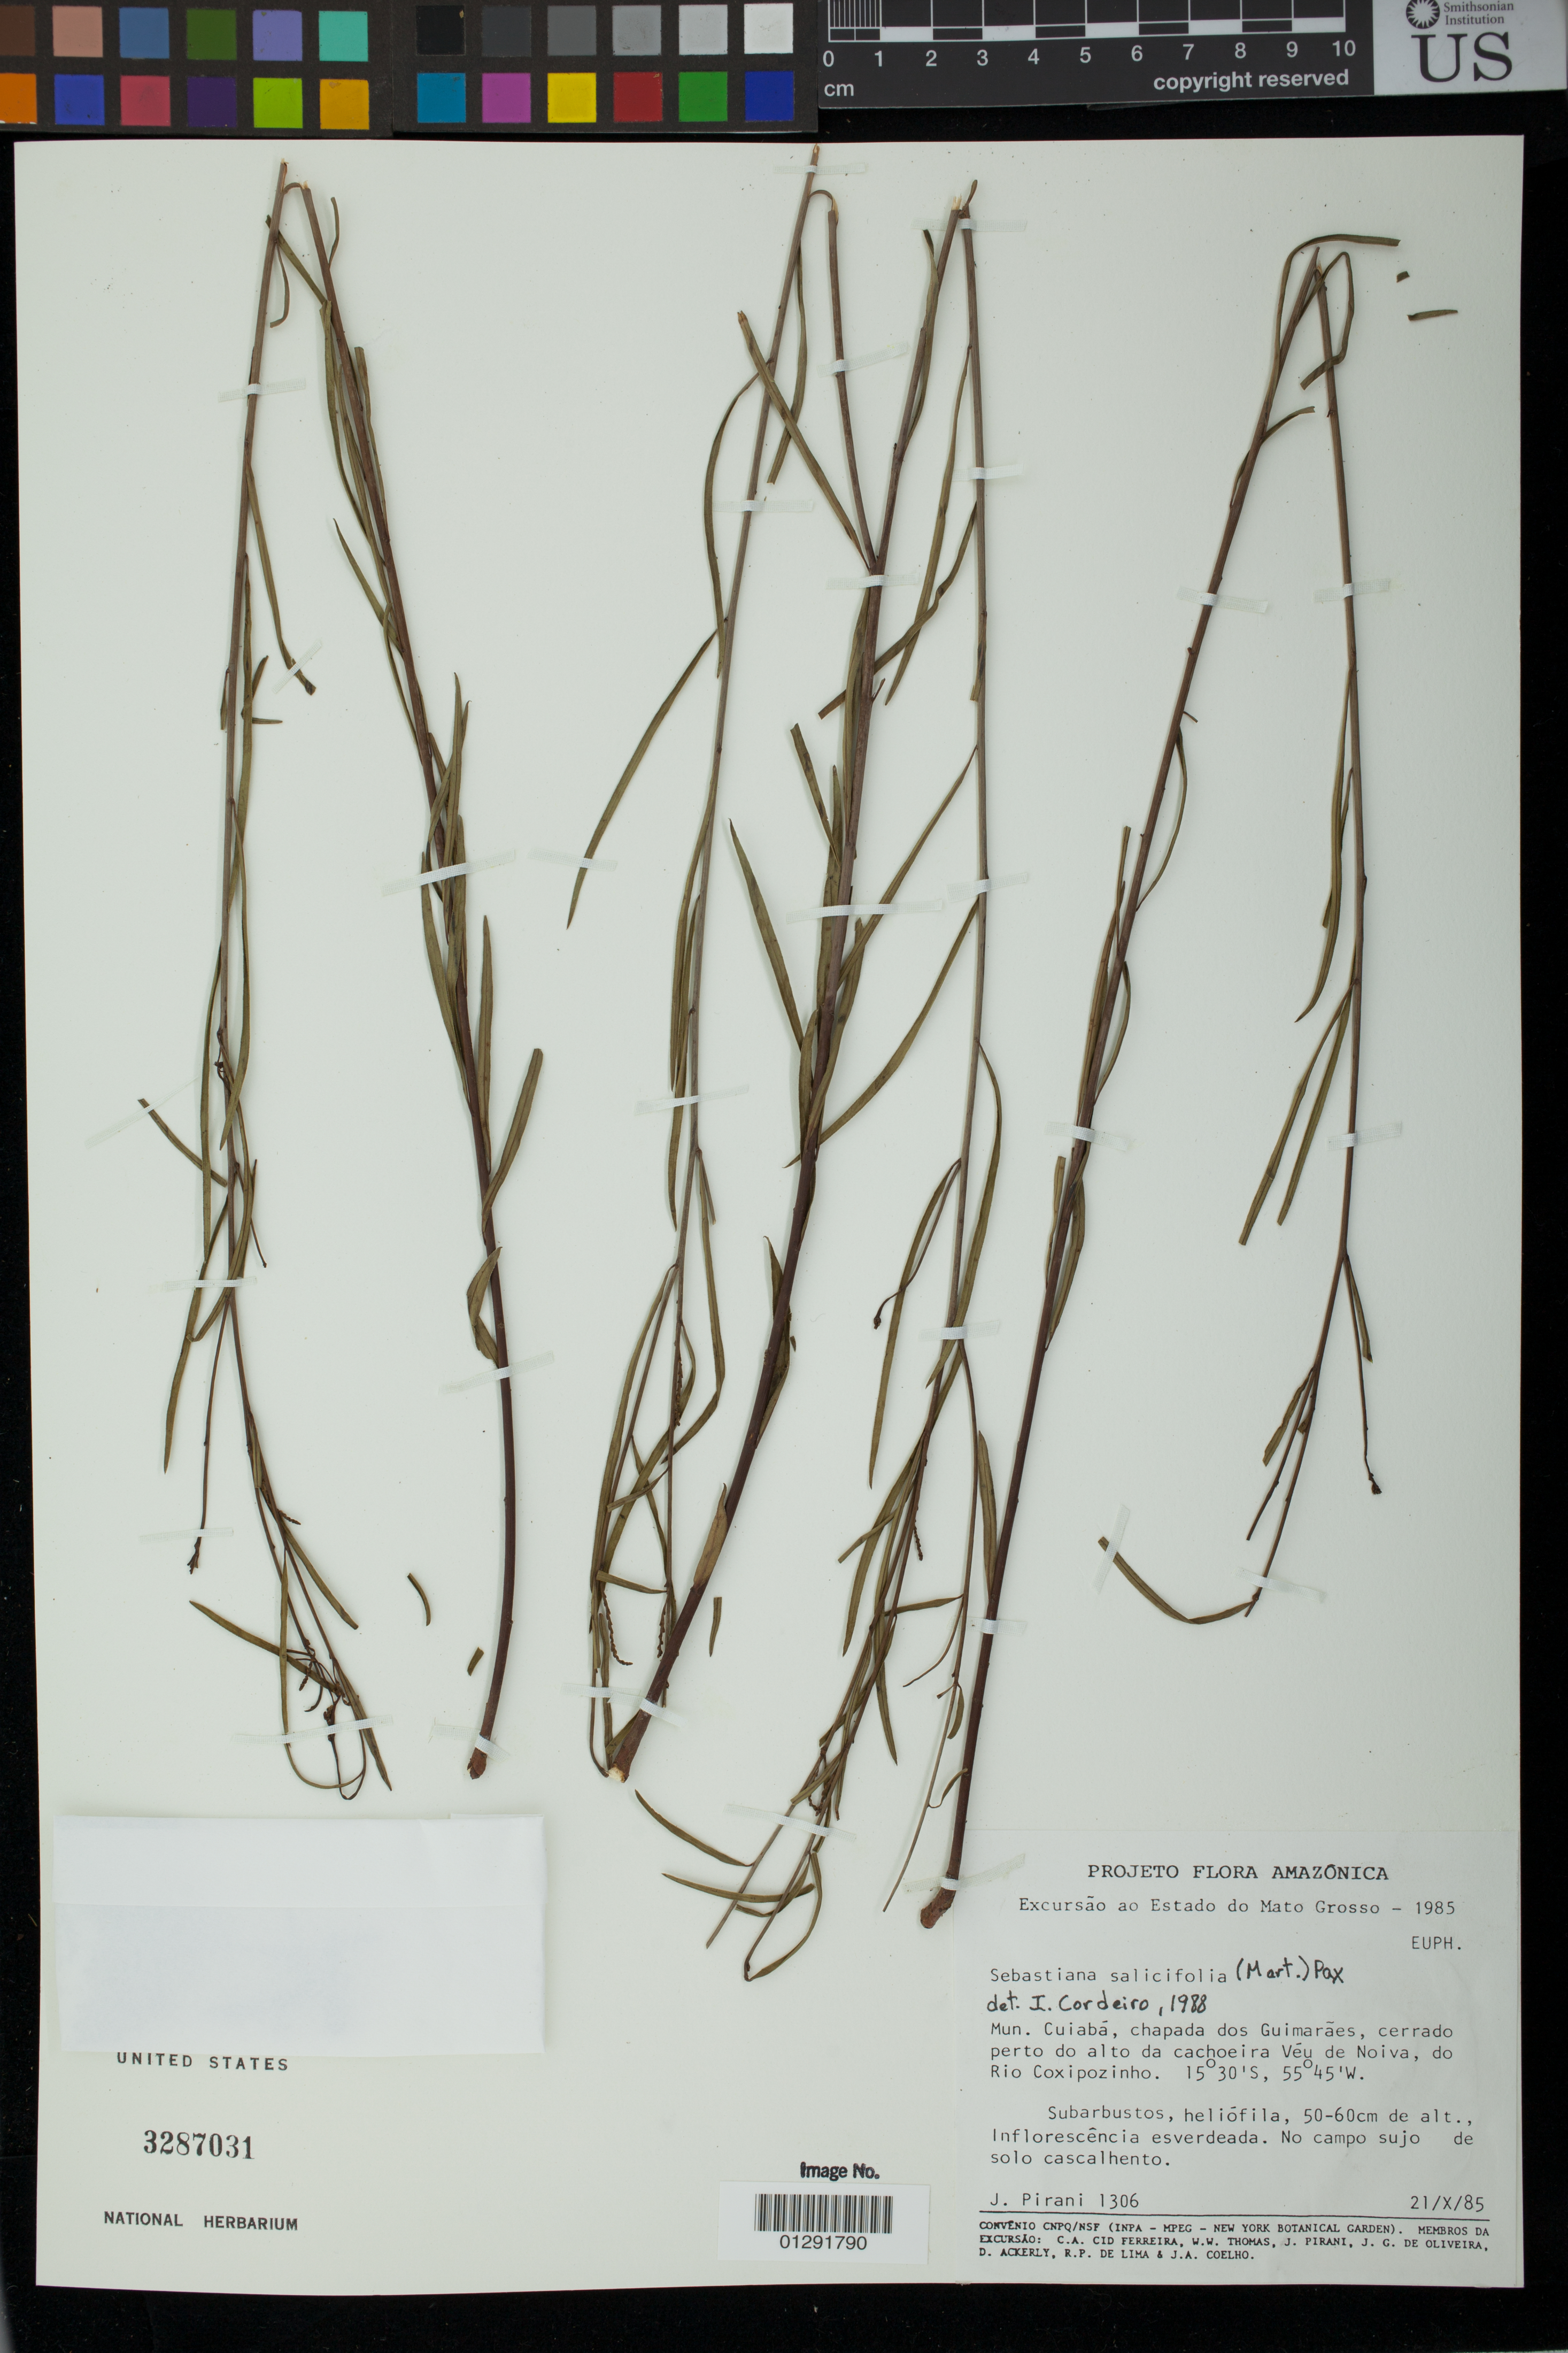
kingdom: Plantae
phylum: Tracheophyta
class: Magnoliopsida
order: Malpighiales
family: Euphorbiaceae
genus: Sebastiania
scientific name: Sebastiania salicifolia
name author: (Mart.) Pax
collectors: J. R. Pirani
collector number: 1306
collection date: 1985-10-21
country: Brazil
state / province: Mato Grosso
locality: Mun. Cuiaba, chapada dos Guimaraes, cerrado perto do alto da cachoeira Veu de Noiva, do Rio Coxipozinho.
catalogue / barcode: US 3287031